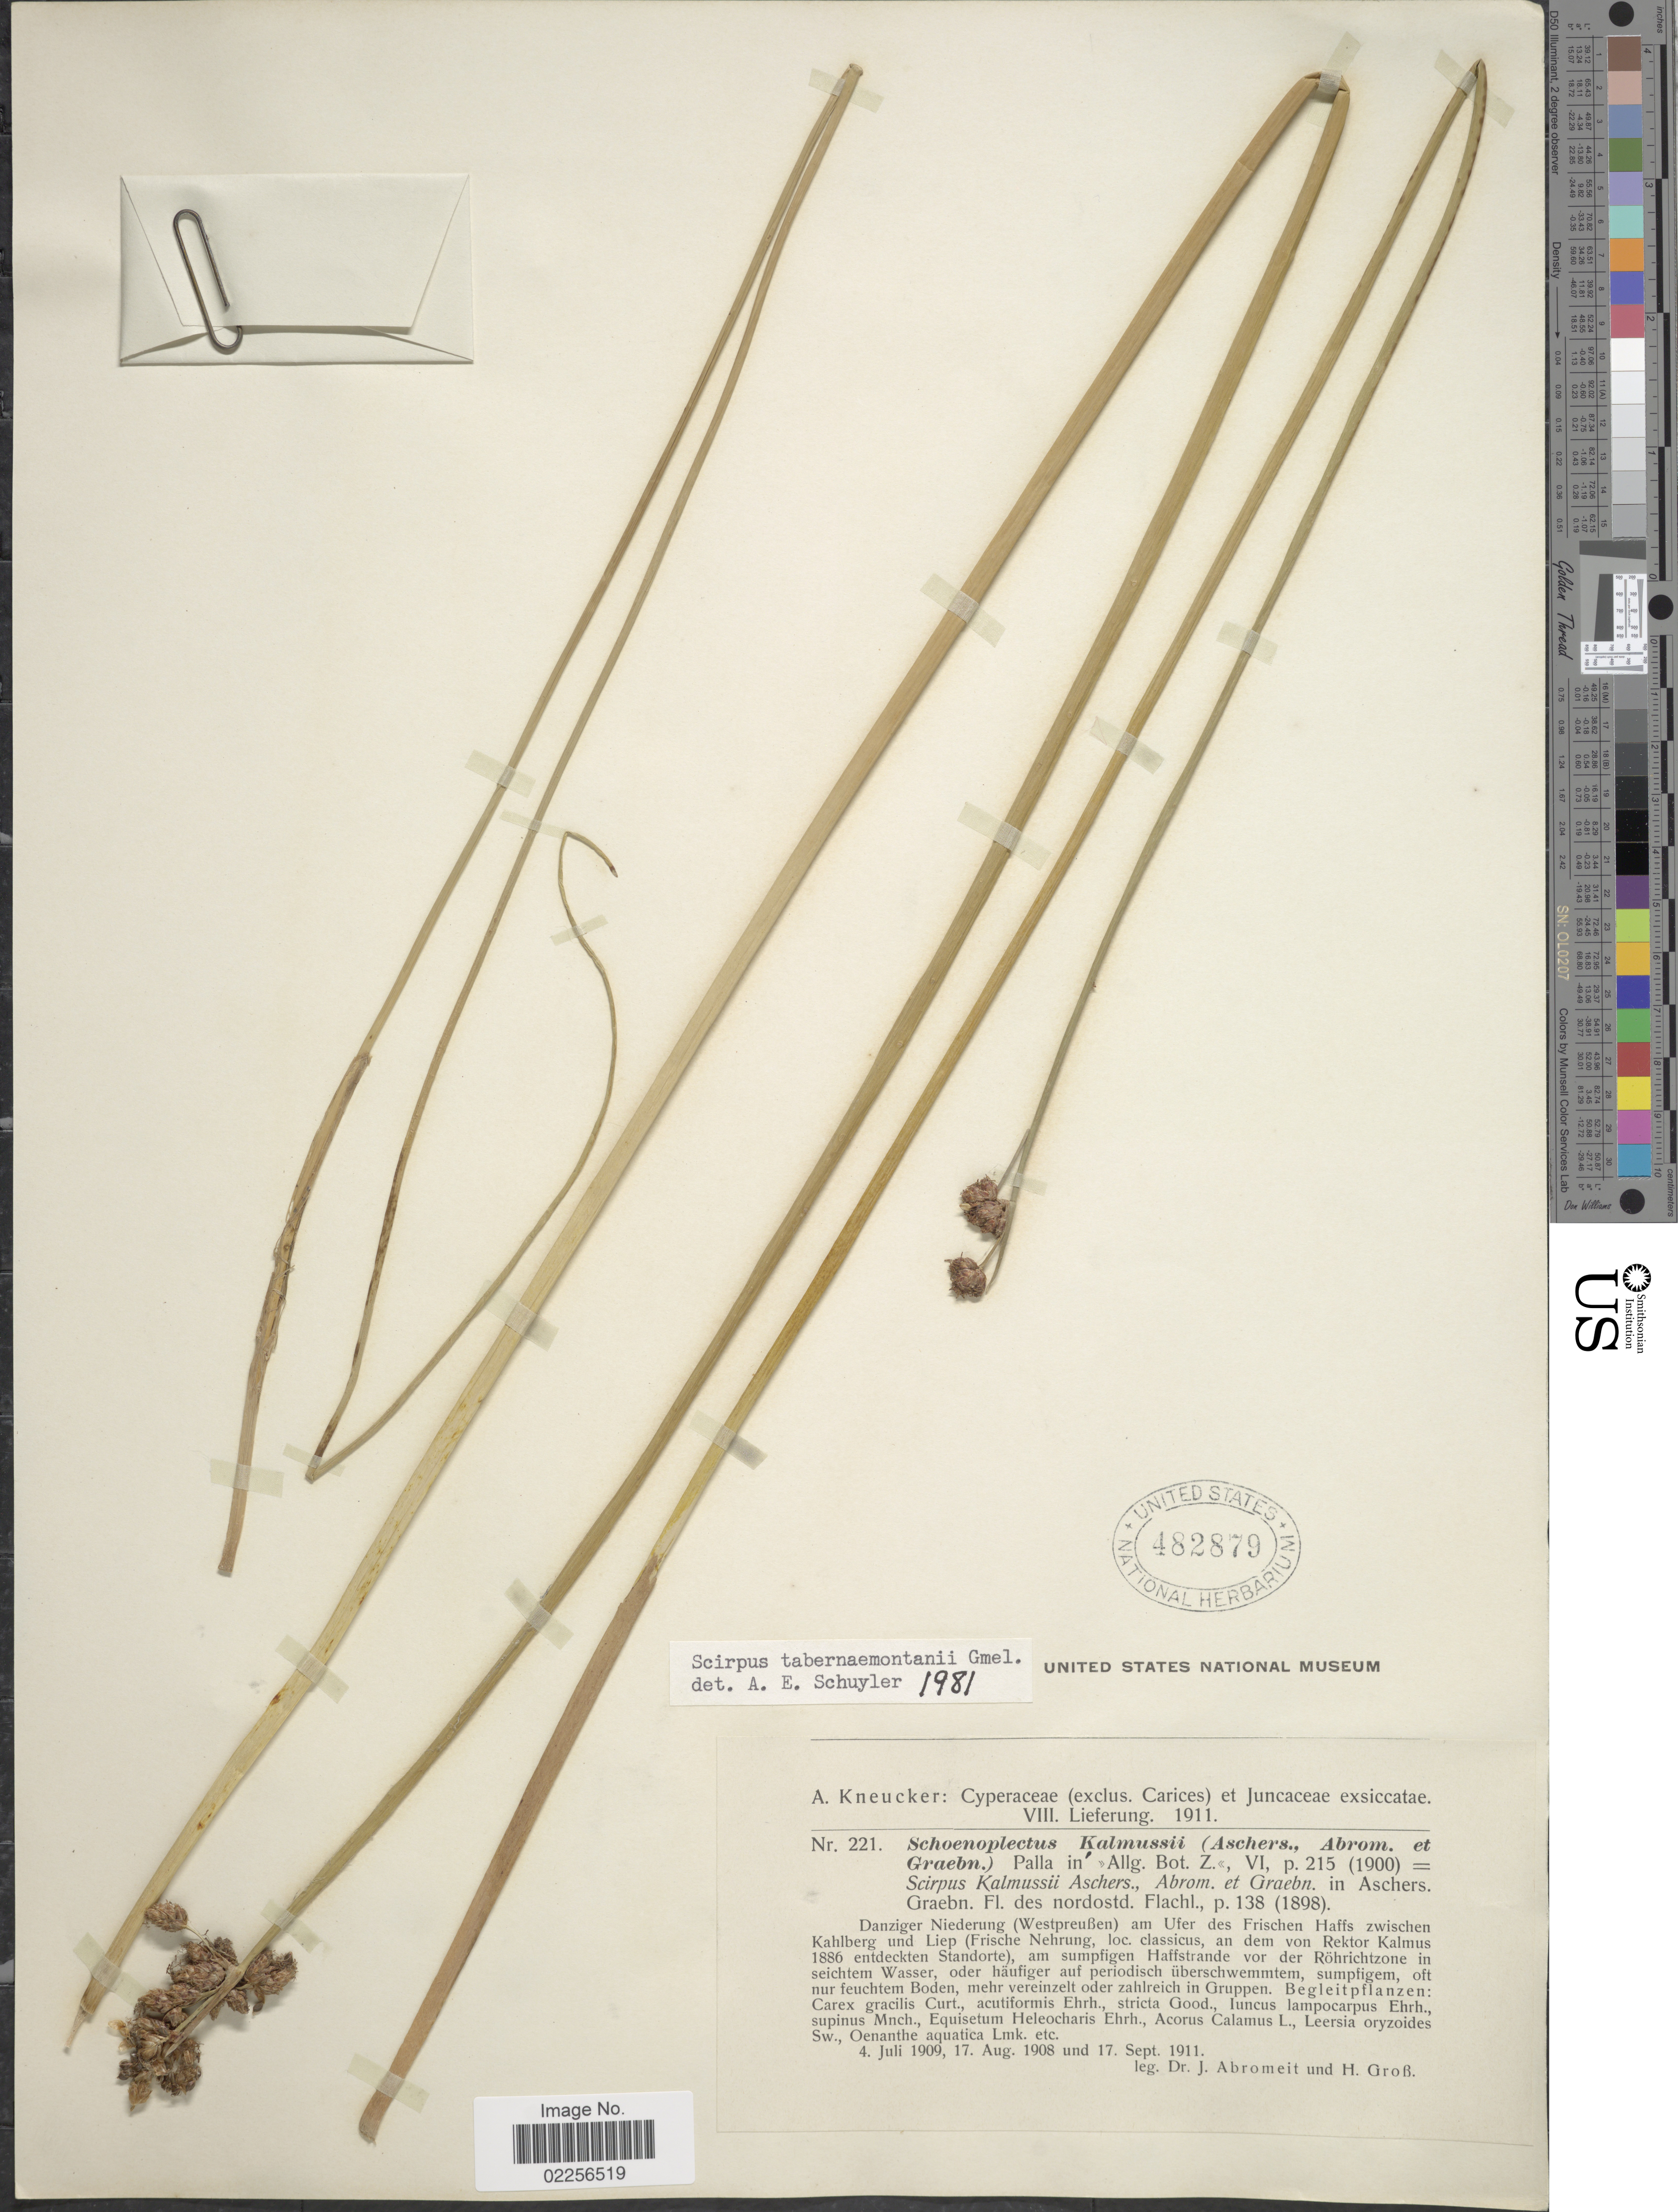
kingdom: Plantae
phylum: Tracheophyta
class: Liliopsida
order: Poales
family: Cyperaceae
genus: Schoenoplectus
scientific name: Schoenoplectus tabernaemontani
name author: (C.C. Gmel.) Palla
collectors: Abromeit & H. Grob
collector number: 221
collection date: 1909-07-04/1911-09-17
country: Germany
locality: Danziger Niederung (Westpreuben) a, Ufer des Frischen Haffs zwischen Kahlberg und Liep , am sumpfigen Haffstrande vor der Rohrichtzone in seichtem Wasser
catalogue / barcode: US 482879